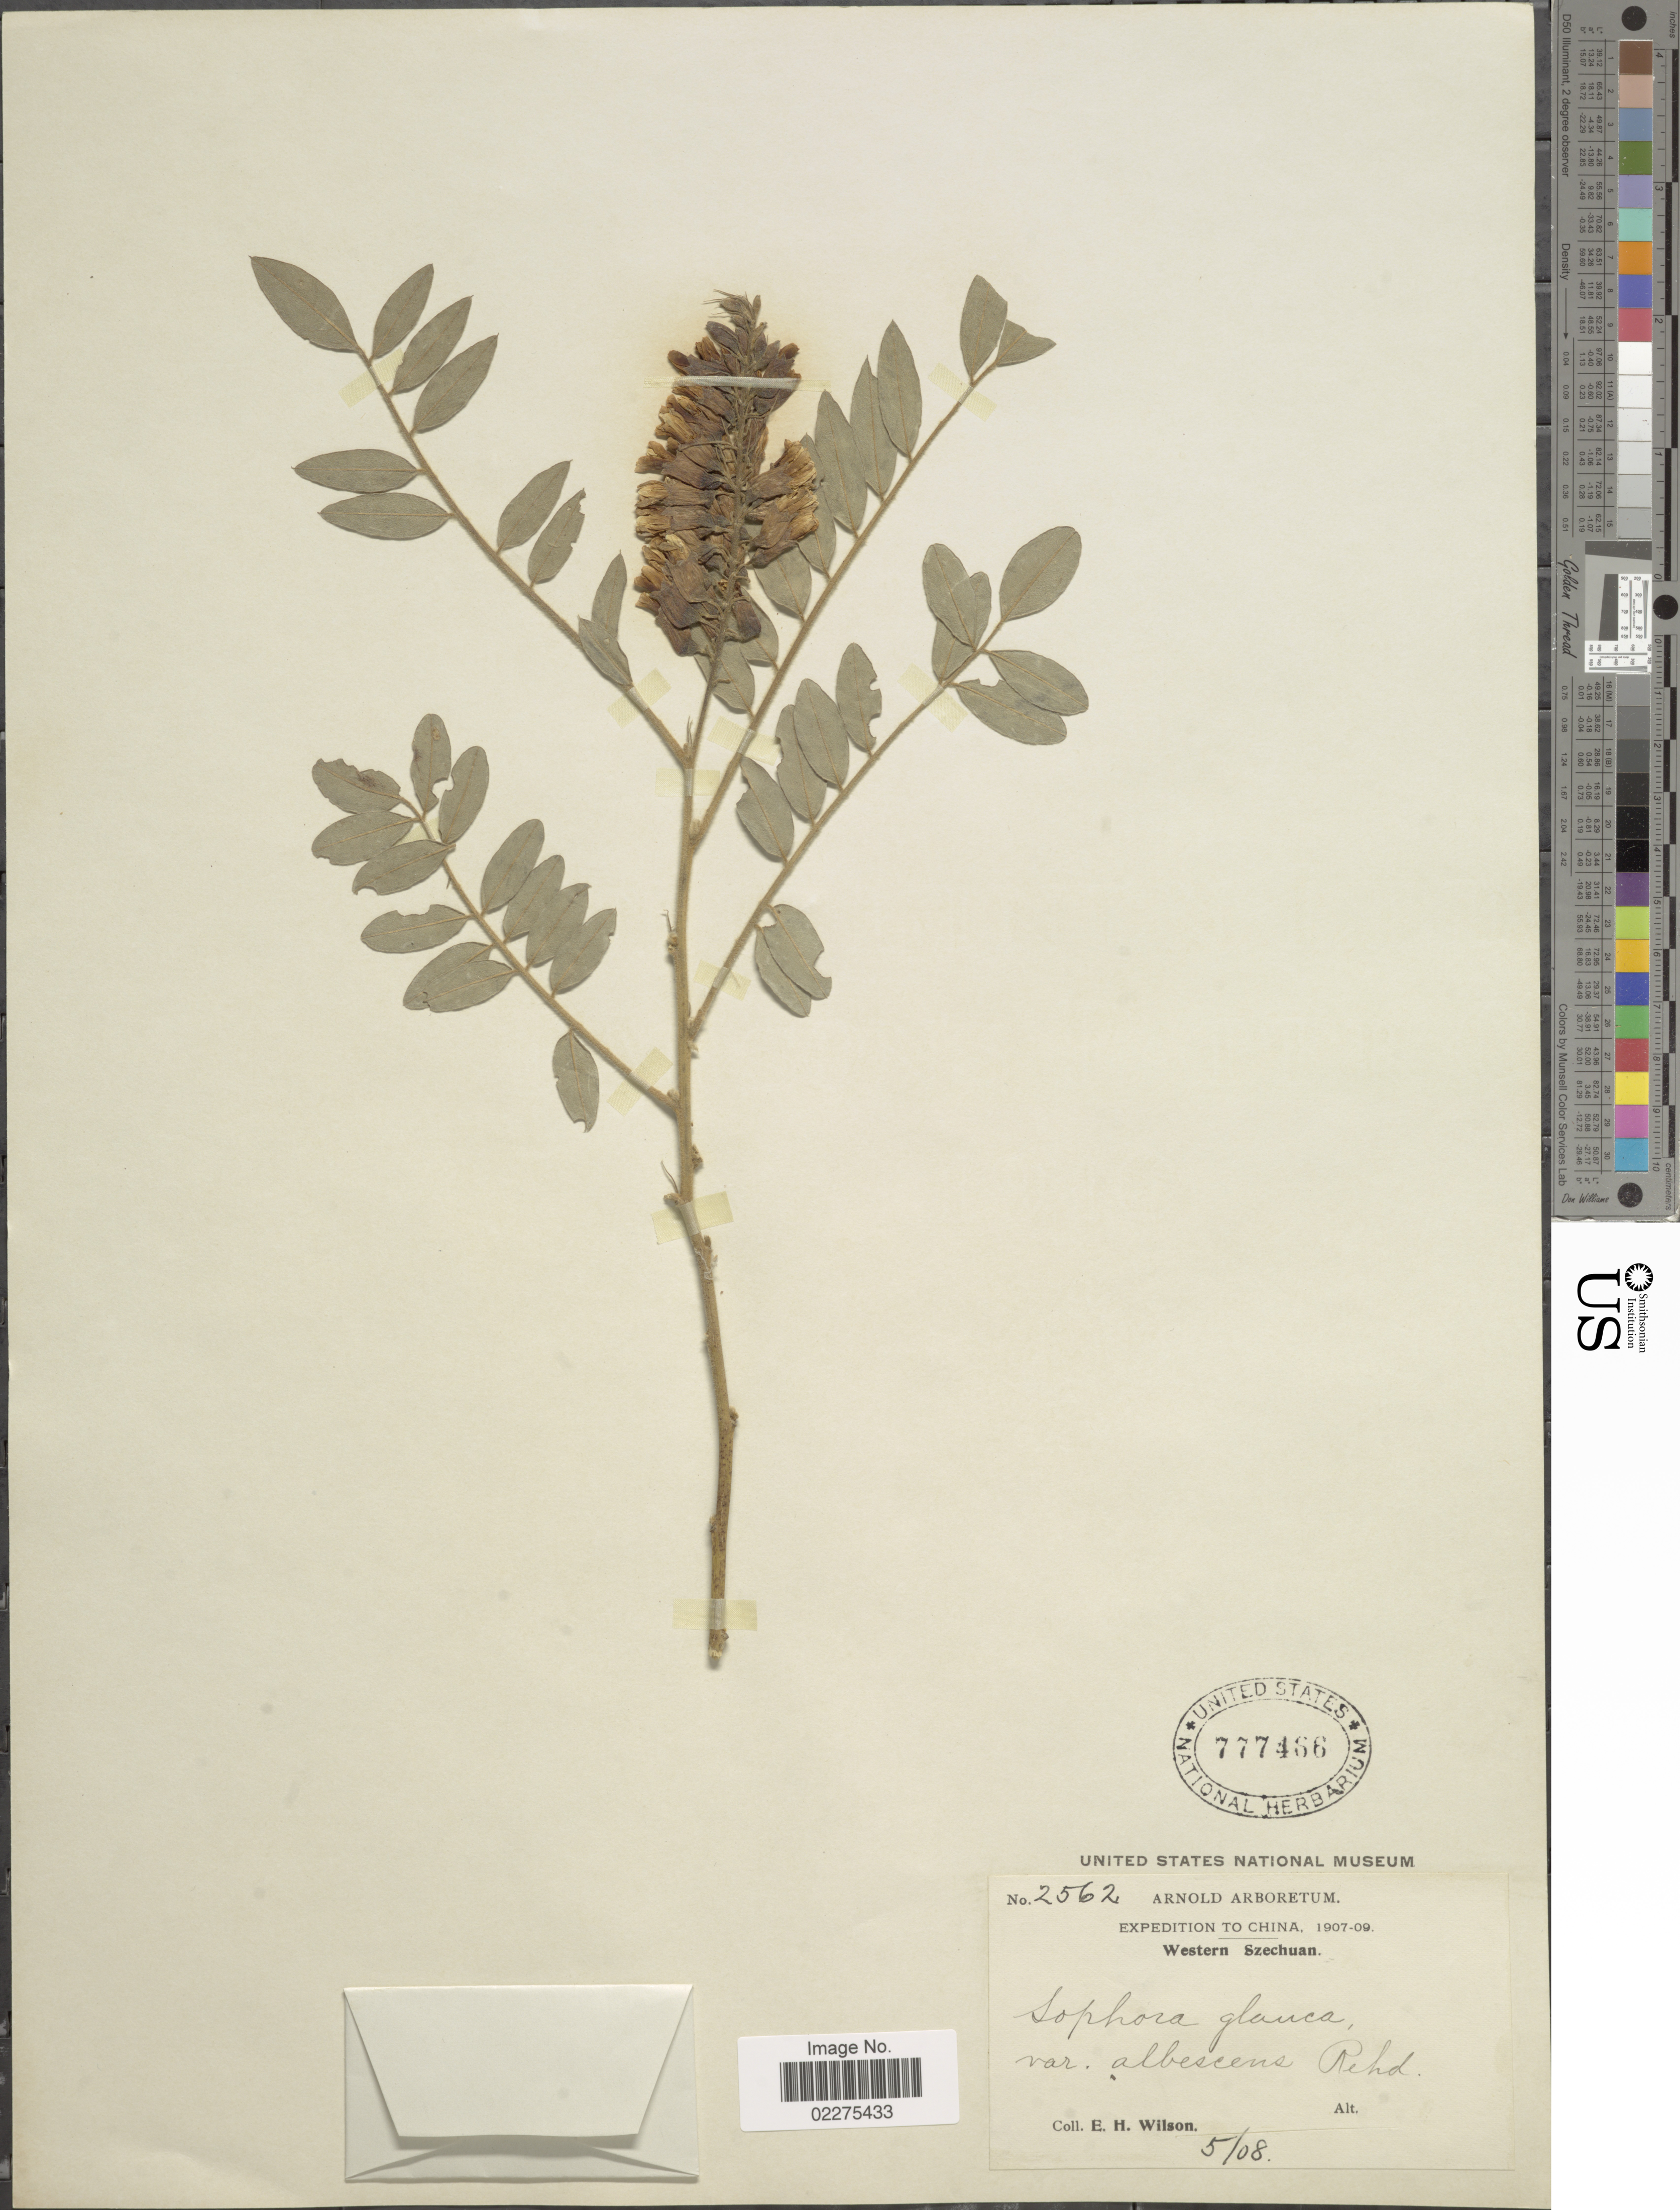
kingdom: Plantae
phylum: Tracheophyta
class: Magnoliopsida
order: Fabales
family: Fabaceae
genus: Sophora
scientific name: Sophora velutina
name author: Lindl.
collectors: E. Wilson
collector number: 2562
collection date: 1908-05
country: China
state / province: Sichuan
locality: Western Szechuan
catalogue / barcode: US 777466